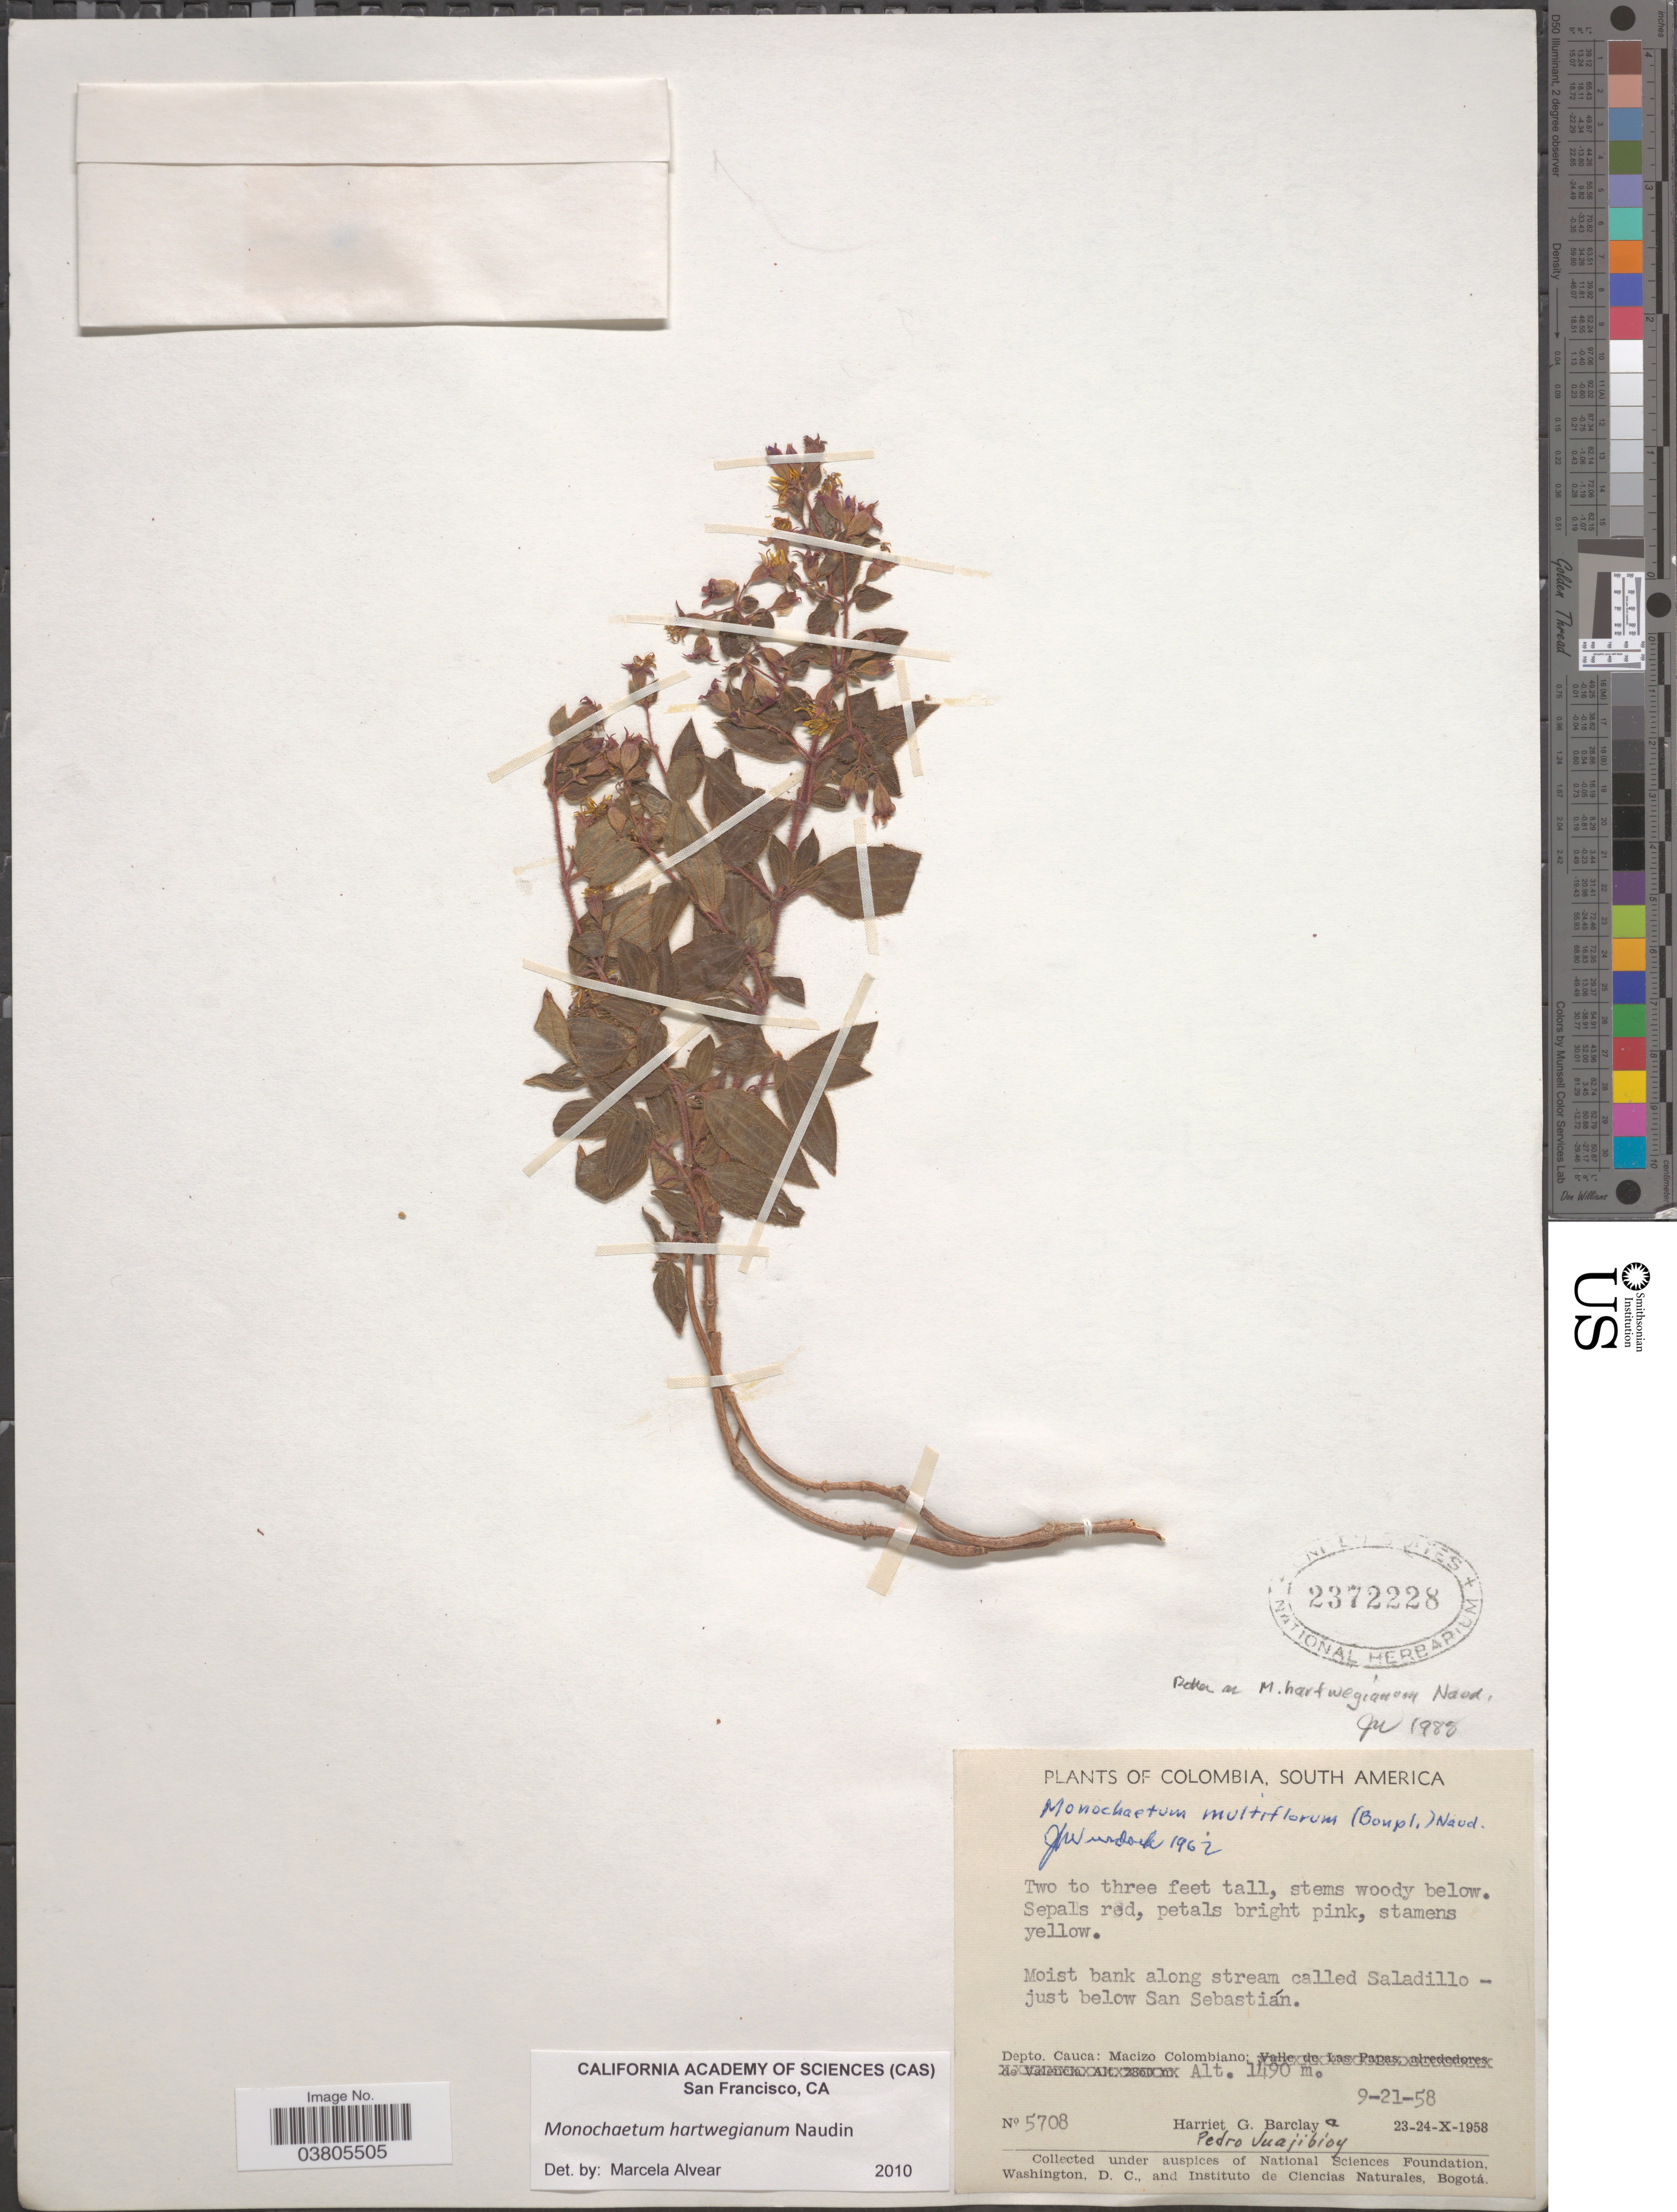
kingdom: Plantae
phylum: Tracheophyta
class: Magnoliopsida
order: Myrtales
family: Melastomataceae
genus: Monochaetum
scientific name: Monochaetum hartwegianum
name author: Naudin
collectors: H. G. Barclay & P. Juajibioy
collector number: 5708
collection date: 1958-09-21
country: Colombia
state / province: Cauca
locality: Along stream called Saladillo - just below San Sebastián. Depto. Cauca: Macizo Colombiano.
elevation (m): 1490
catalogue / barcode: US 2372228